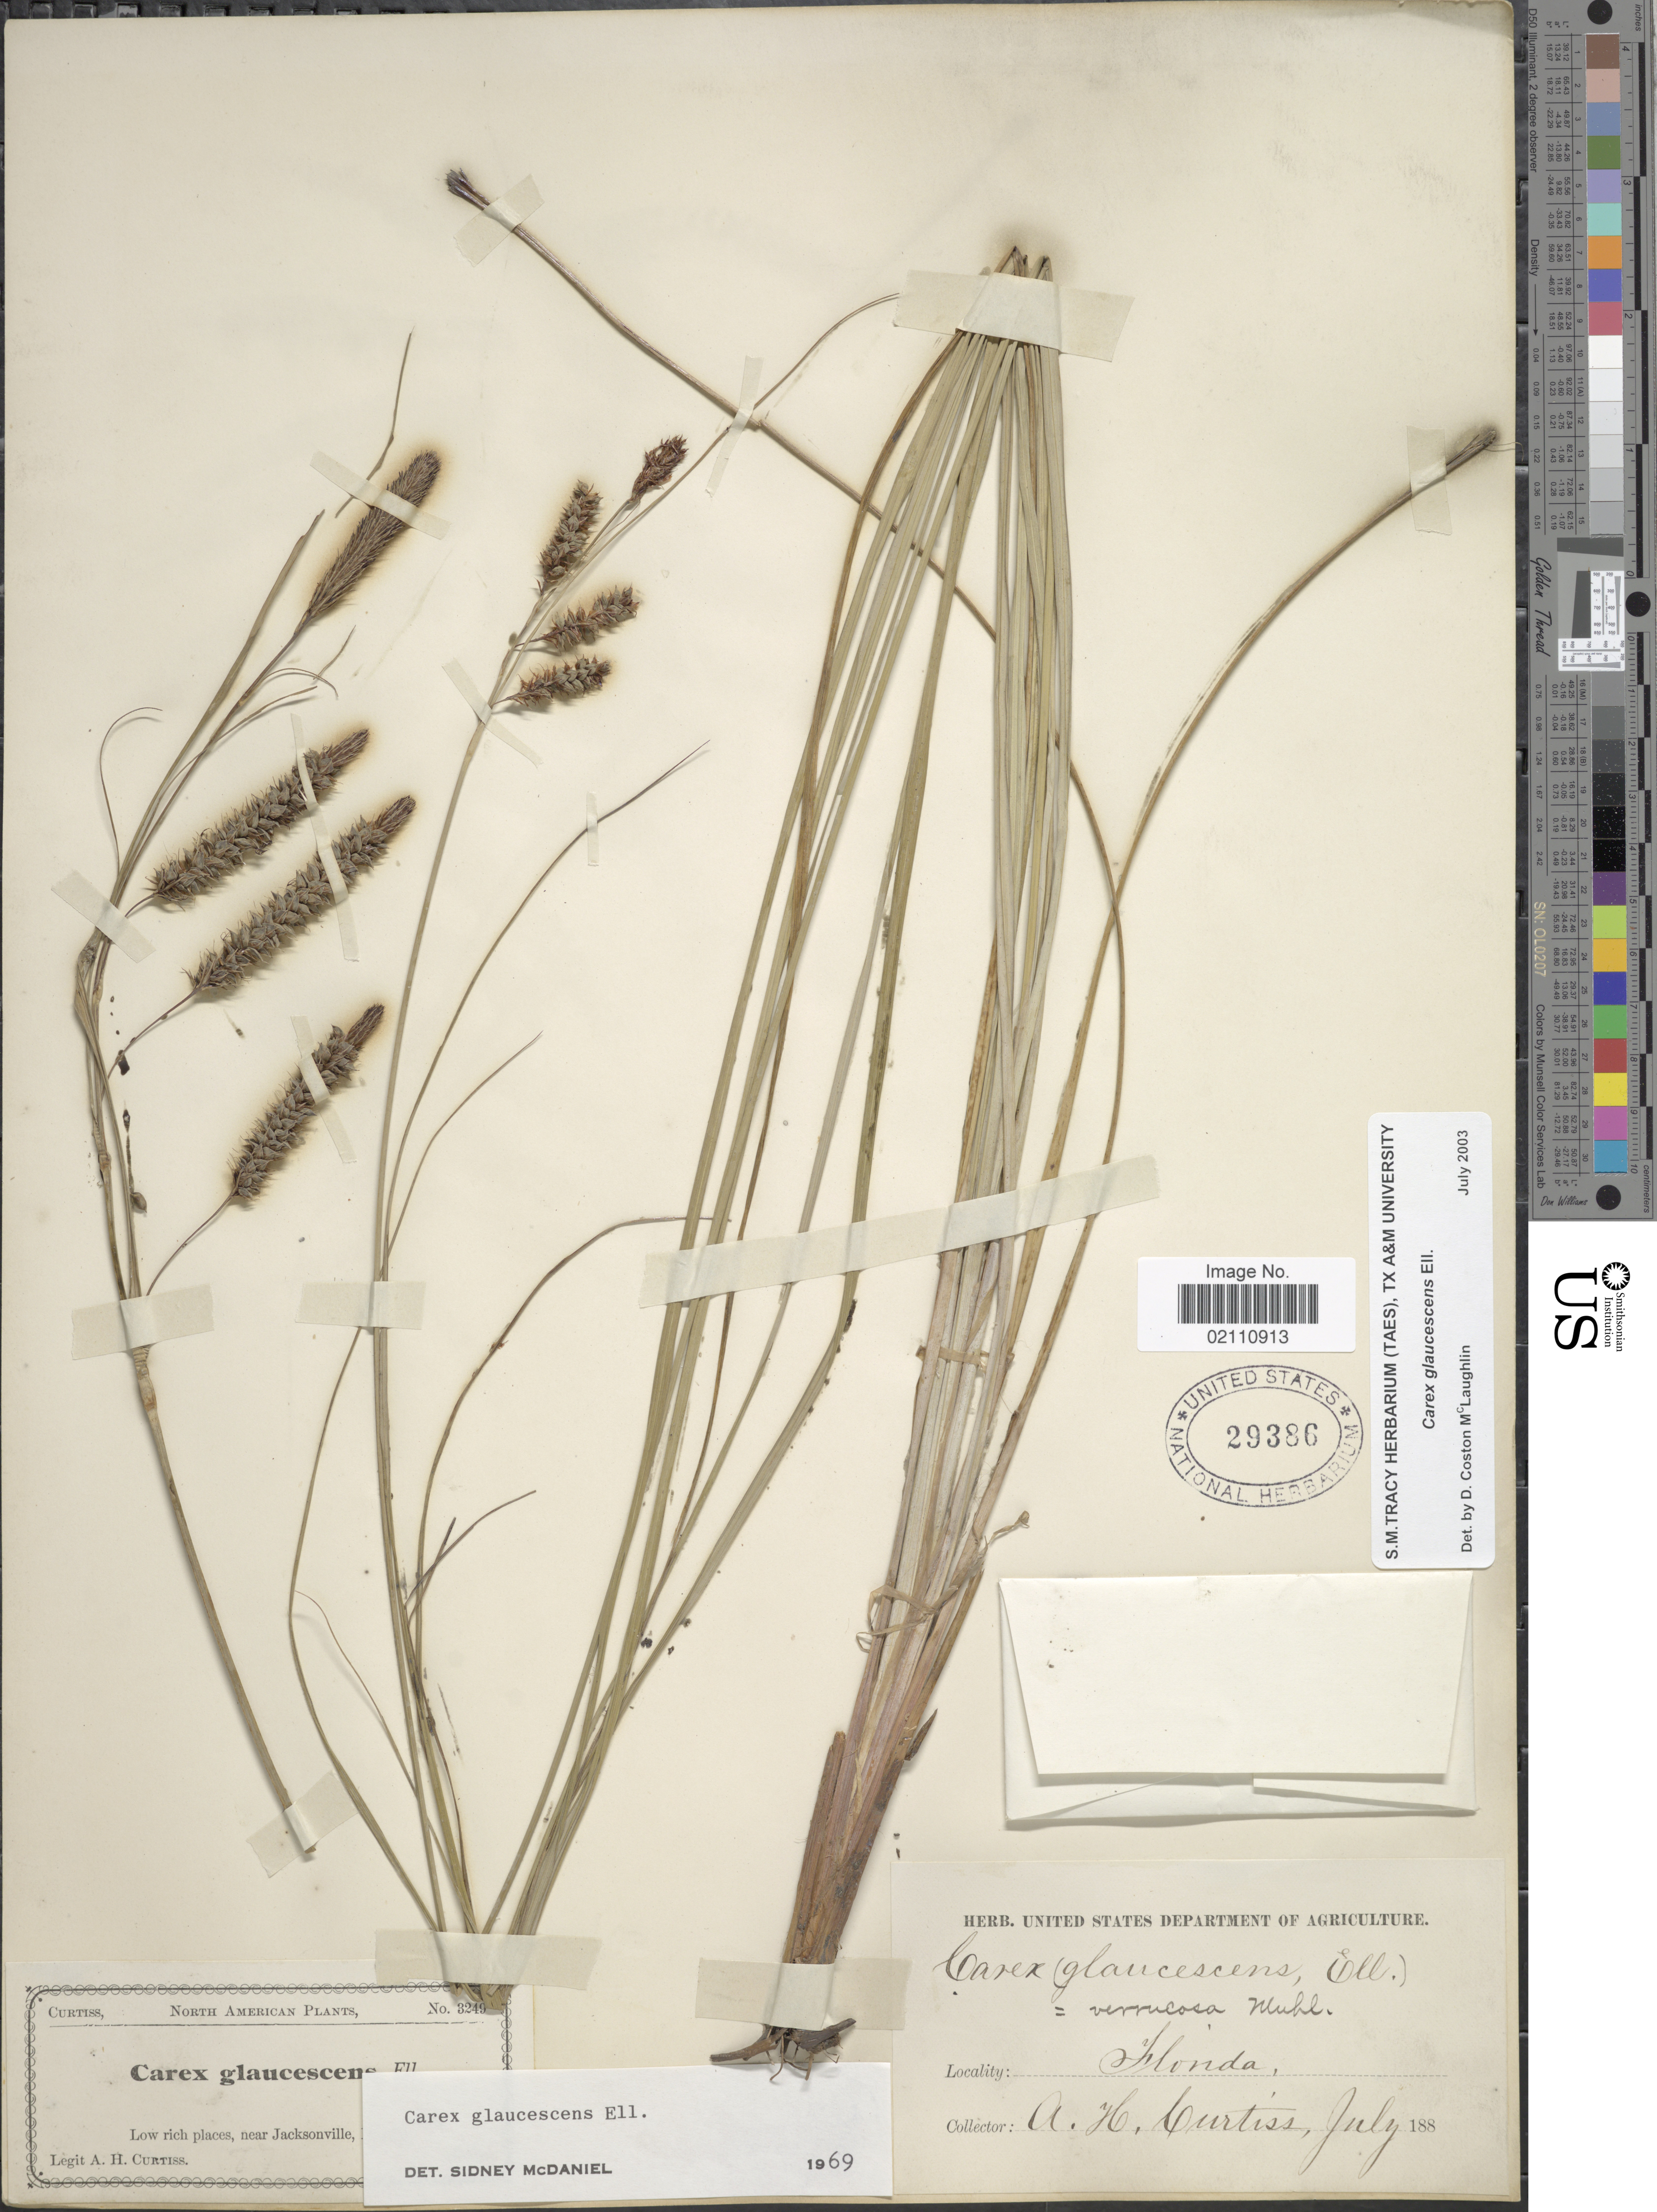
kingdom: Plantae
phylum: Tracheophyta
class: Liliopsida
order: Poales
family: Cyperaceae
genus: Carex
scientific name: Carex glaucescens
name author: Elliott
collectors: A. H. Curtiss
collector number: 3249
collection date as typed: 188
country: United States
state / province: Florida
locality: Low rich places, near Jacksonville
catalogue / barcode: US 29386